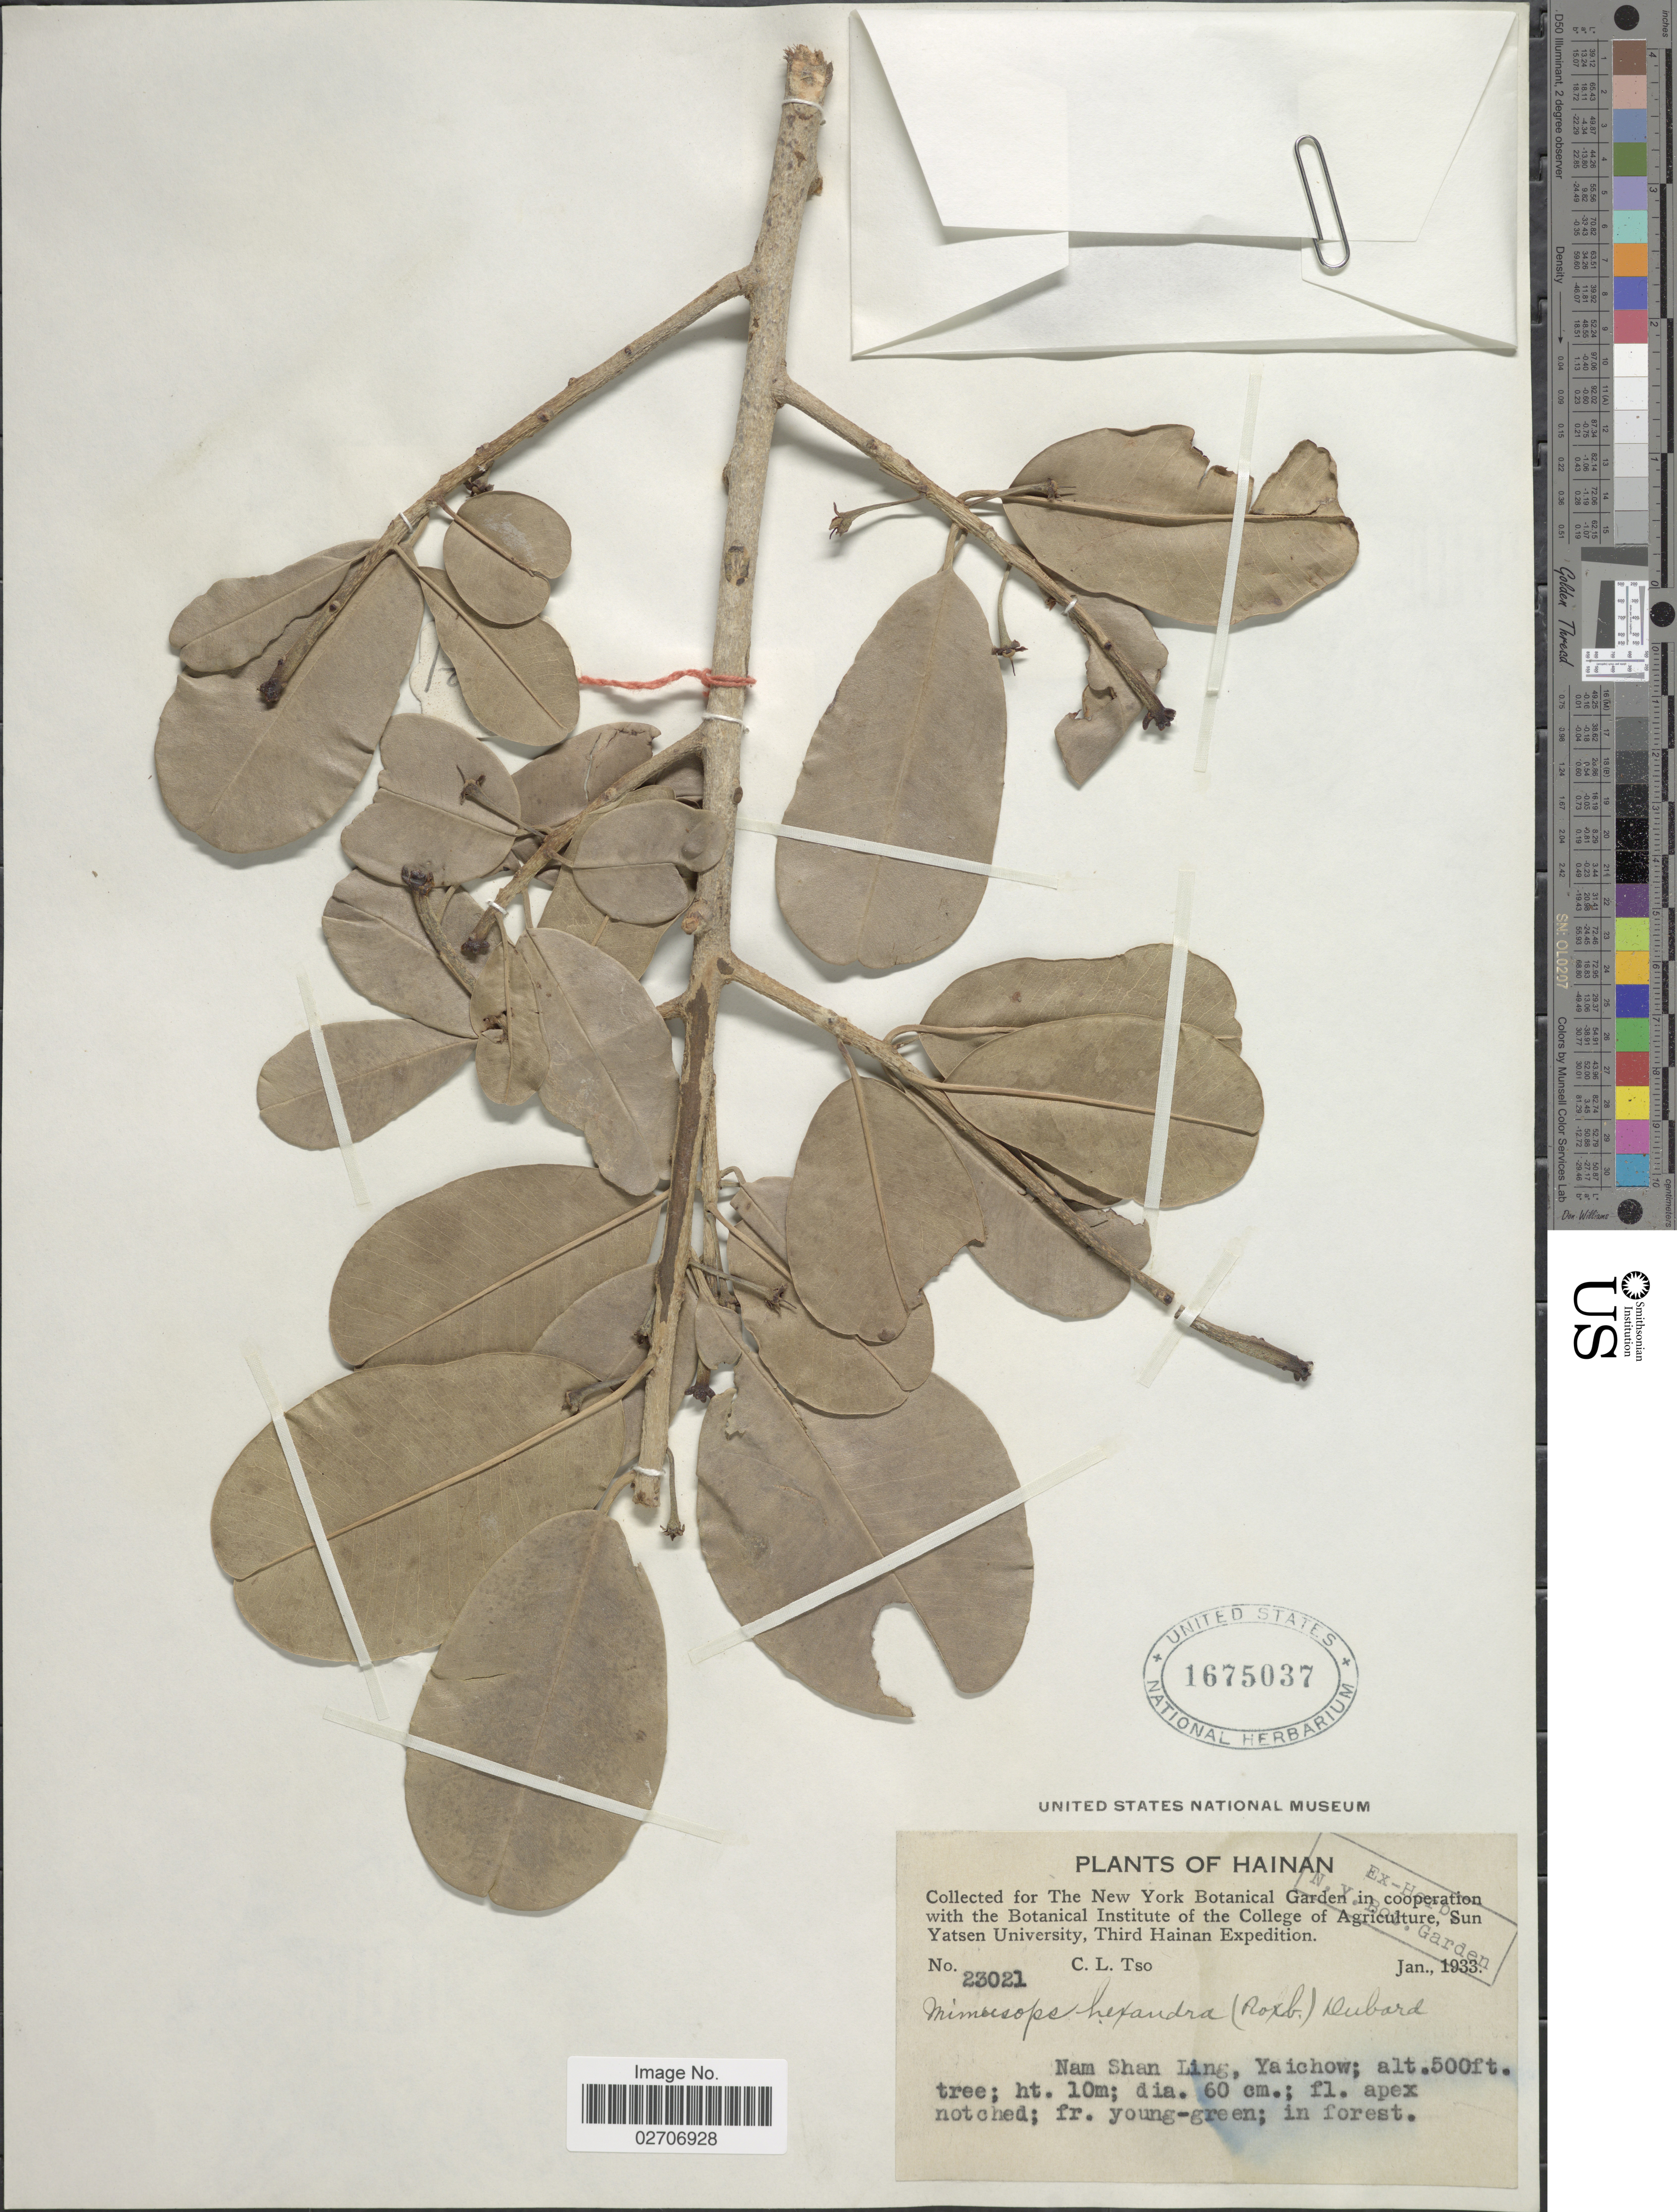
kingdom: Plantae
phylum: Tracheophyta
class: Magnoliopsida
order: Ericales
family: Sapotaceae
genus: Manilkara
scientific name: Manilkara hexandra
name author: (Roxb.) Dubard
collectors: C. Tso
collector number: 23021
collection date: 1933-01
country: China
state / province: Hainan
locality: Nam Shan Ling, Yaichow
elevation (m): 152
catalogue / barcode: US 1675037